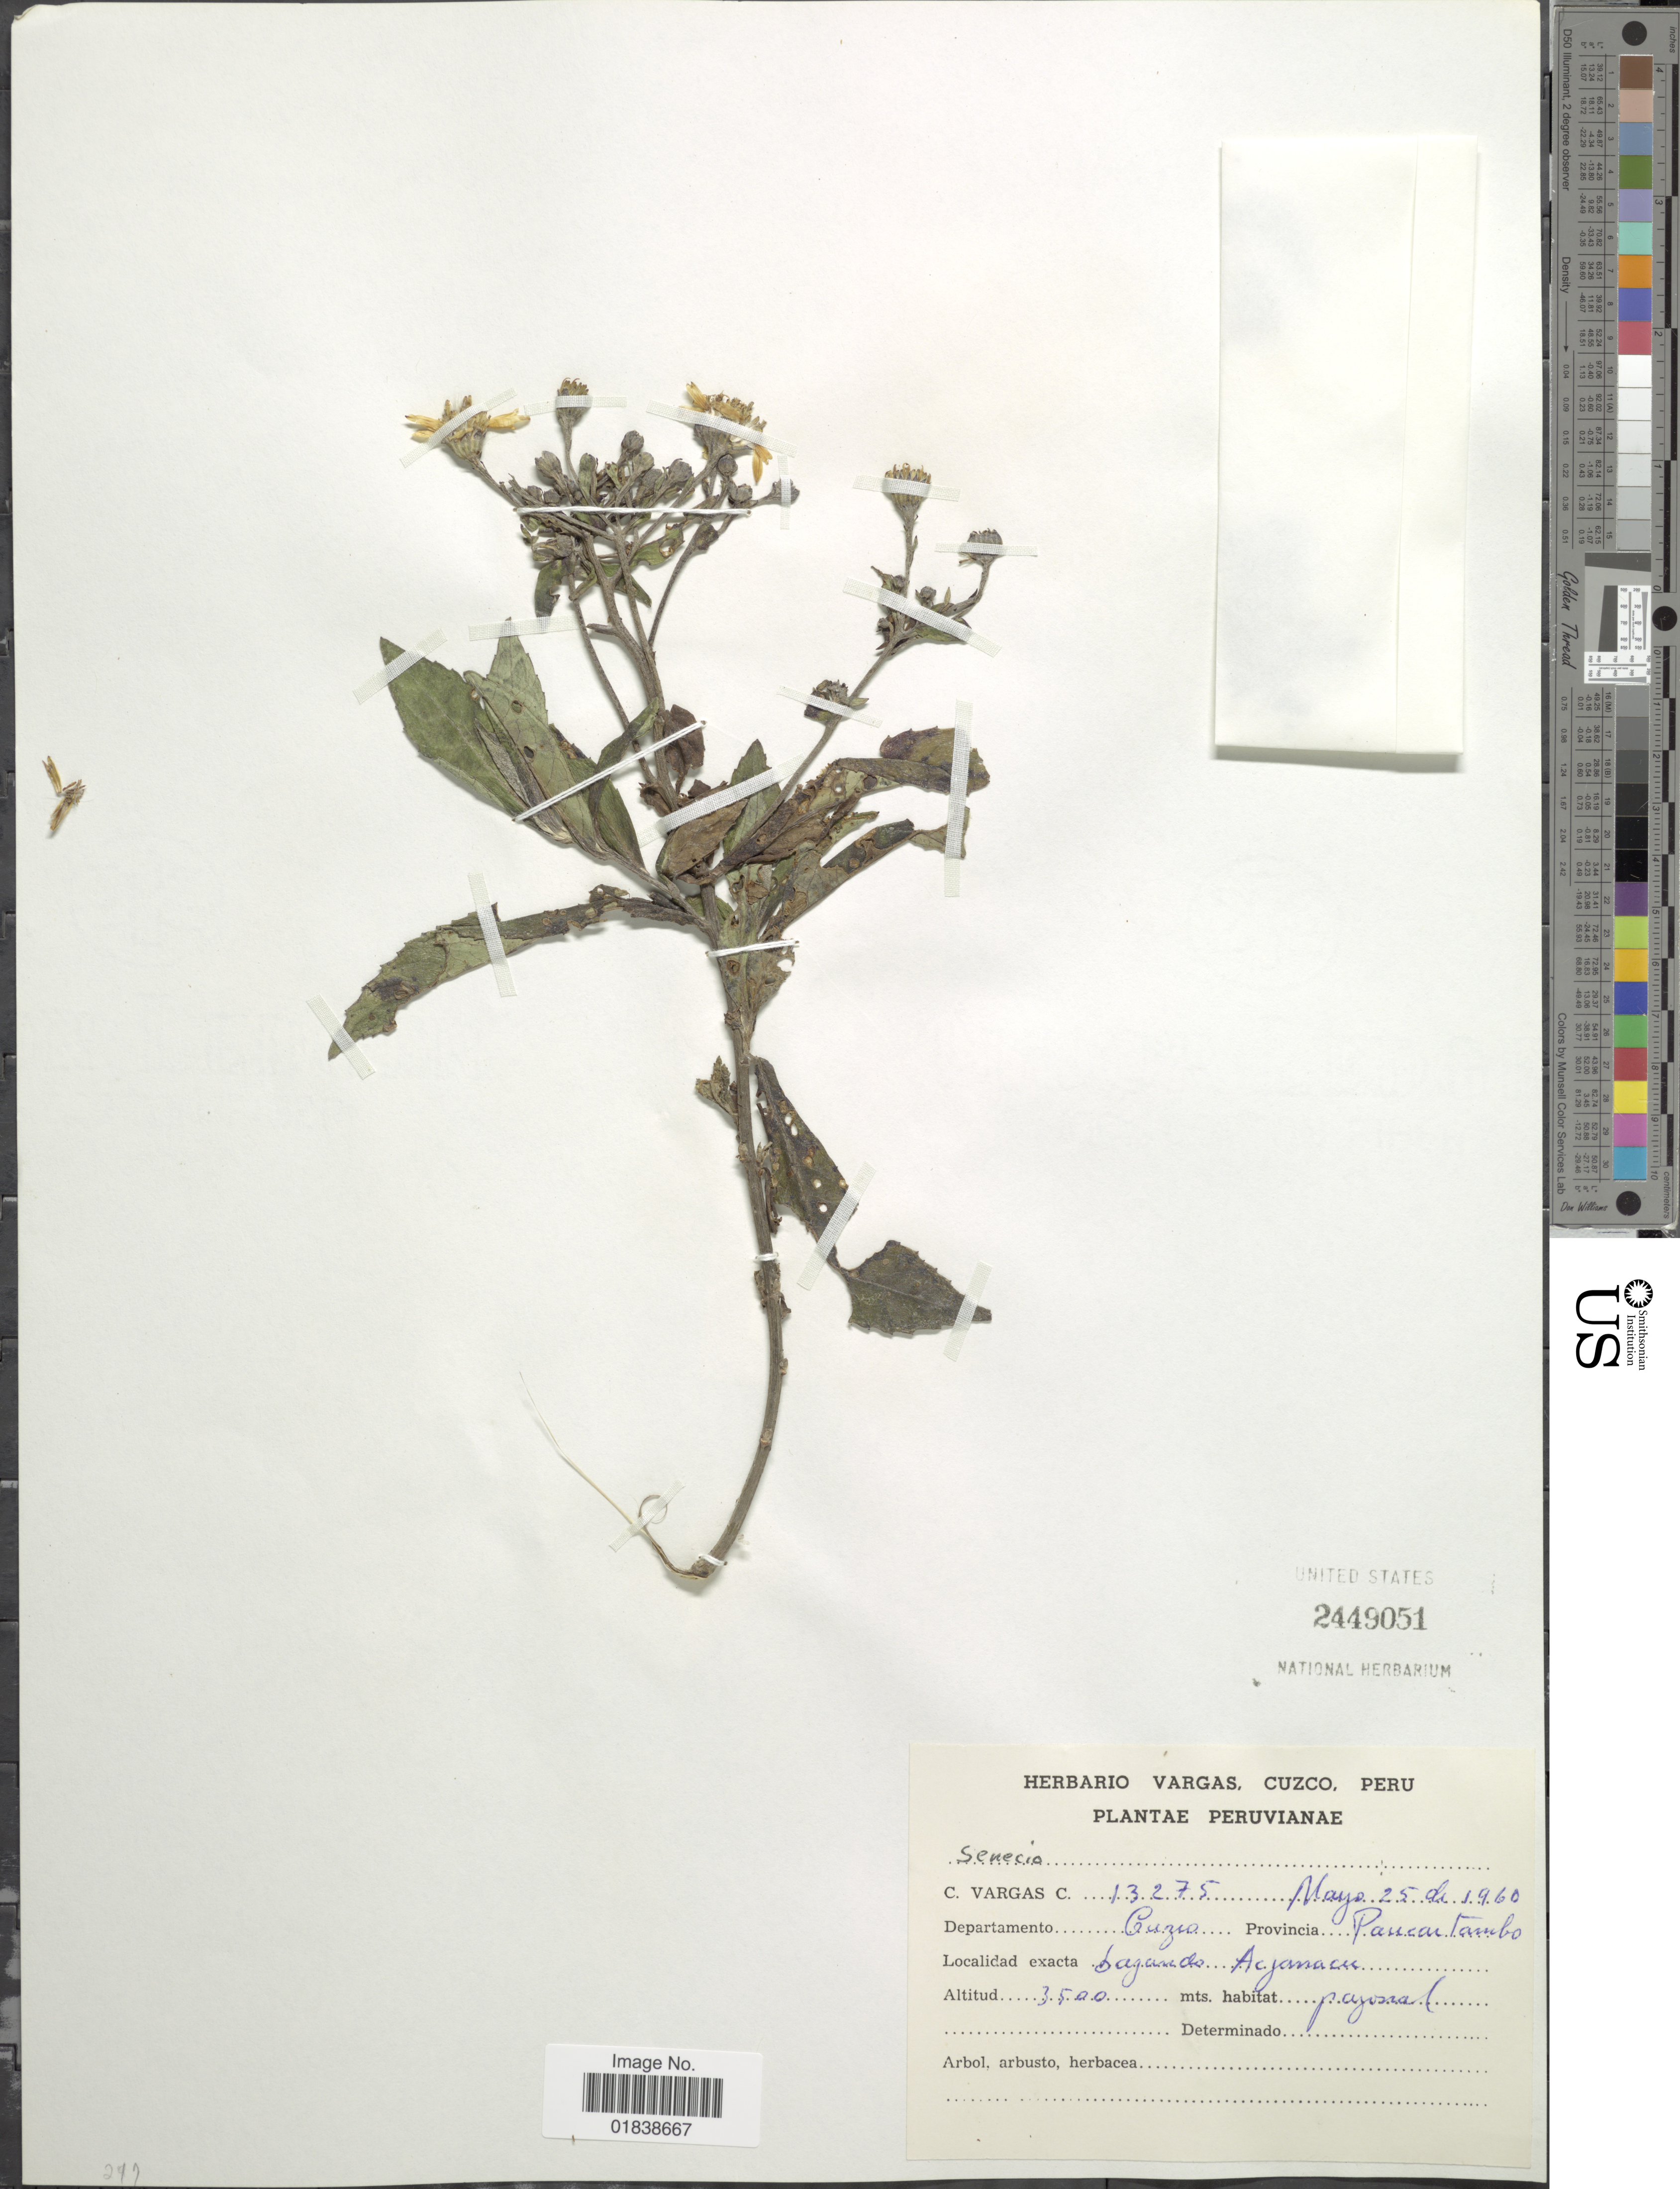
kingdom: Plantae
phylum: Tracheophyta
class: Magnoliopsida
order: Asterales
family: Asteraceae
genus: Senecio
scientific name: Senecio sp.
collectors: C. Vargas Calderón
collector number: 13275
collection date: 1960-05-25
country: Peru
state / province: Cusco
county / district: Paucartambo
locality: bajando Acjanaco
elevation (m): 3500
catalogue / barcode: US 2449051